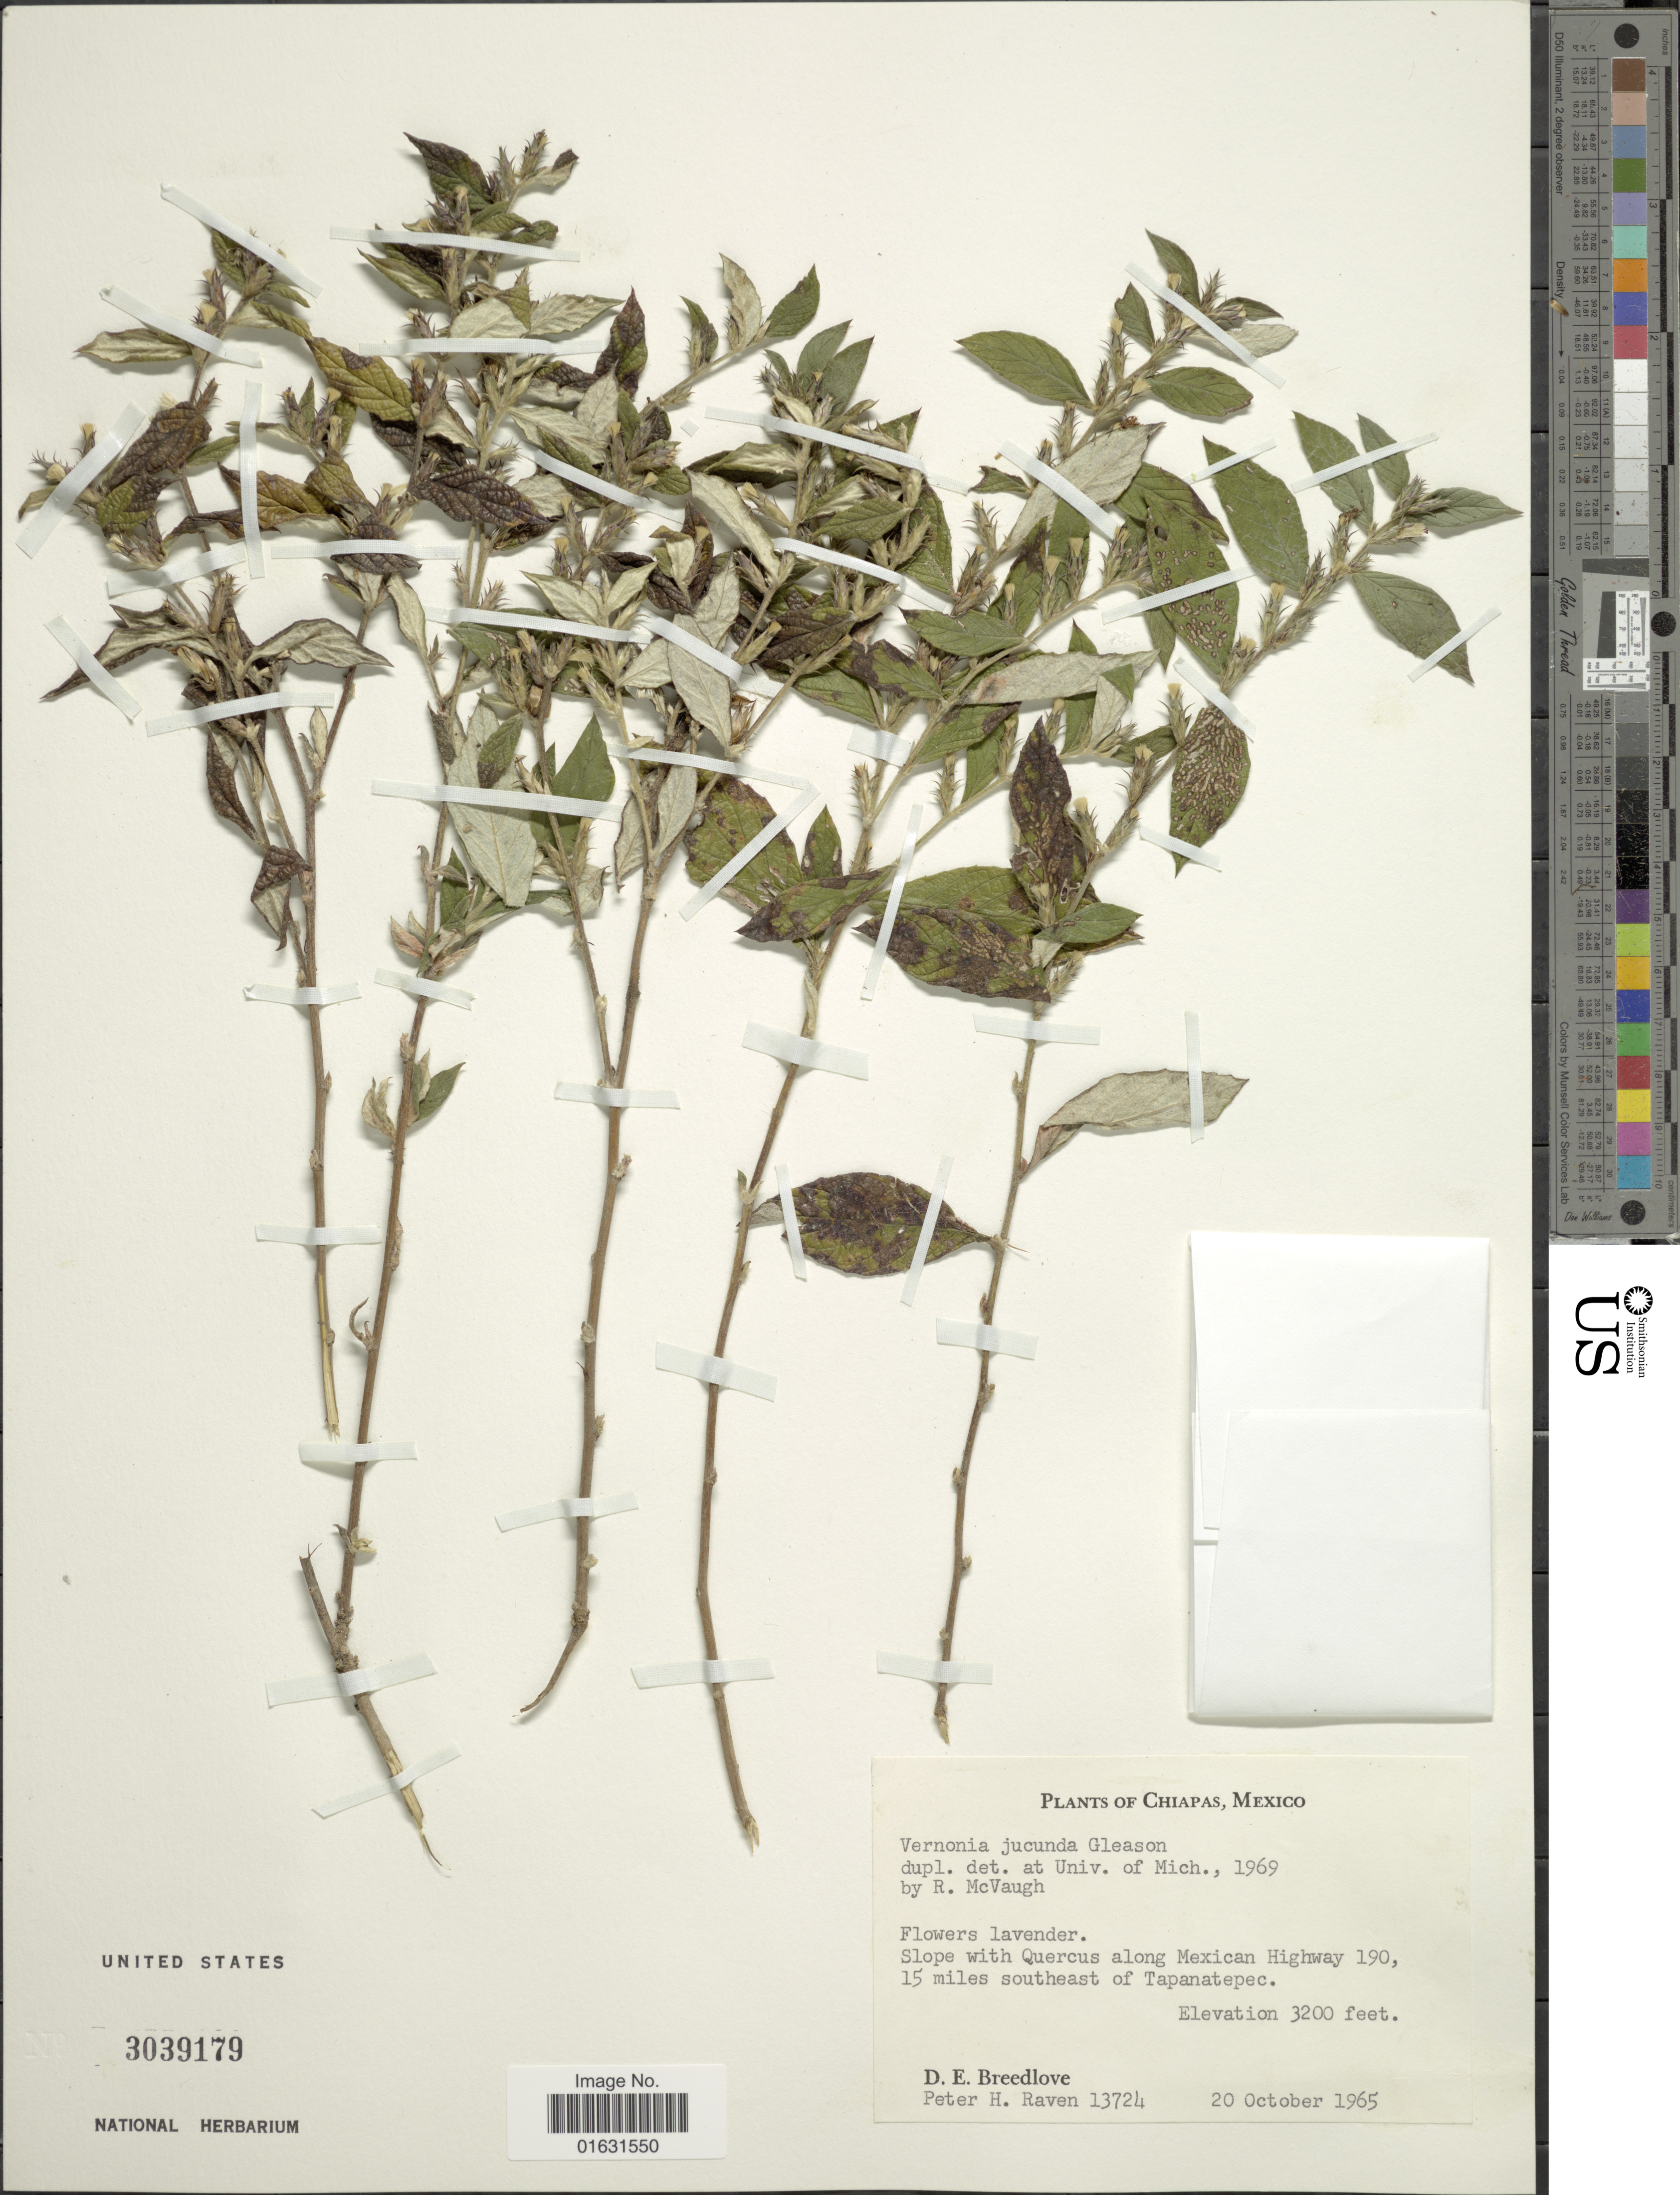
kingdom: Plantae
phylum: Tracheophyta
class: Magnoliopsida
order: Asterales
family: Asteraceae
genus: Stenocephalum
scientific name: Stenocephalum jucundum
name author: (Gleason) H. Rob.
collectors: D. E. Breedlove & P. Raven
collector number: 13724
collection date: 1965-10-20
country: Mexico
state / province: Chiapas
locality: Slope with Quercus along Mexican Highway 190, 15 miles southeast of Tapanatepec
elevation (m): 975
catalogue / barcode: US 3039179